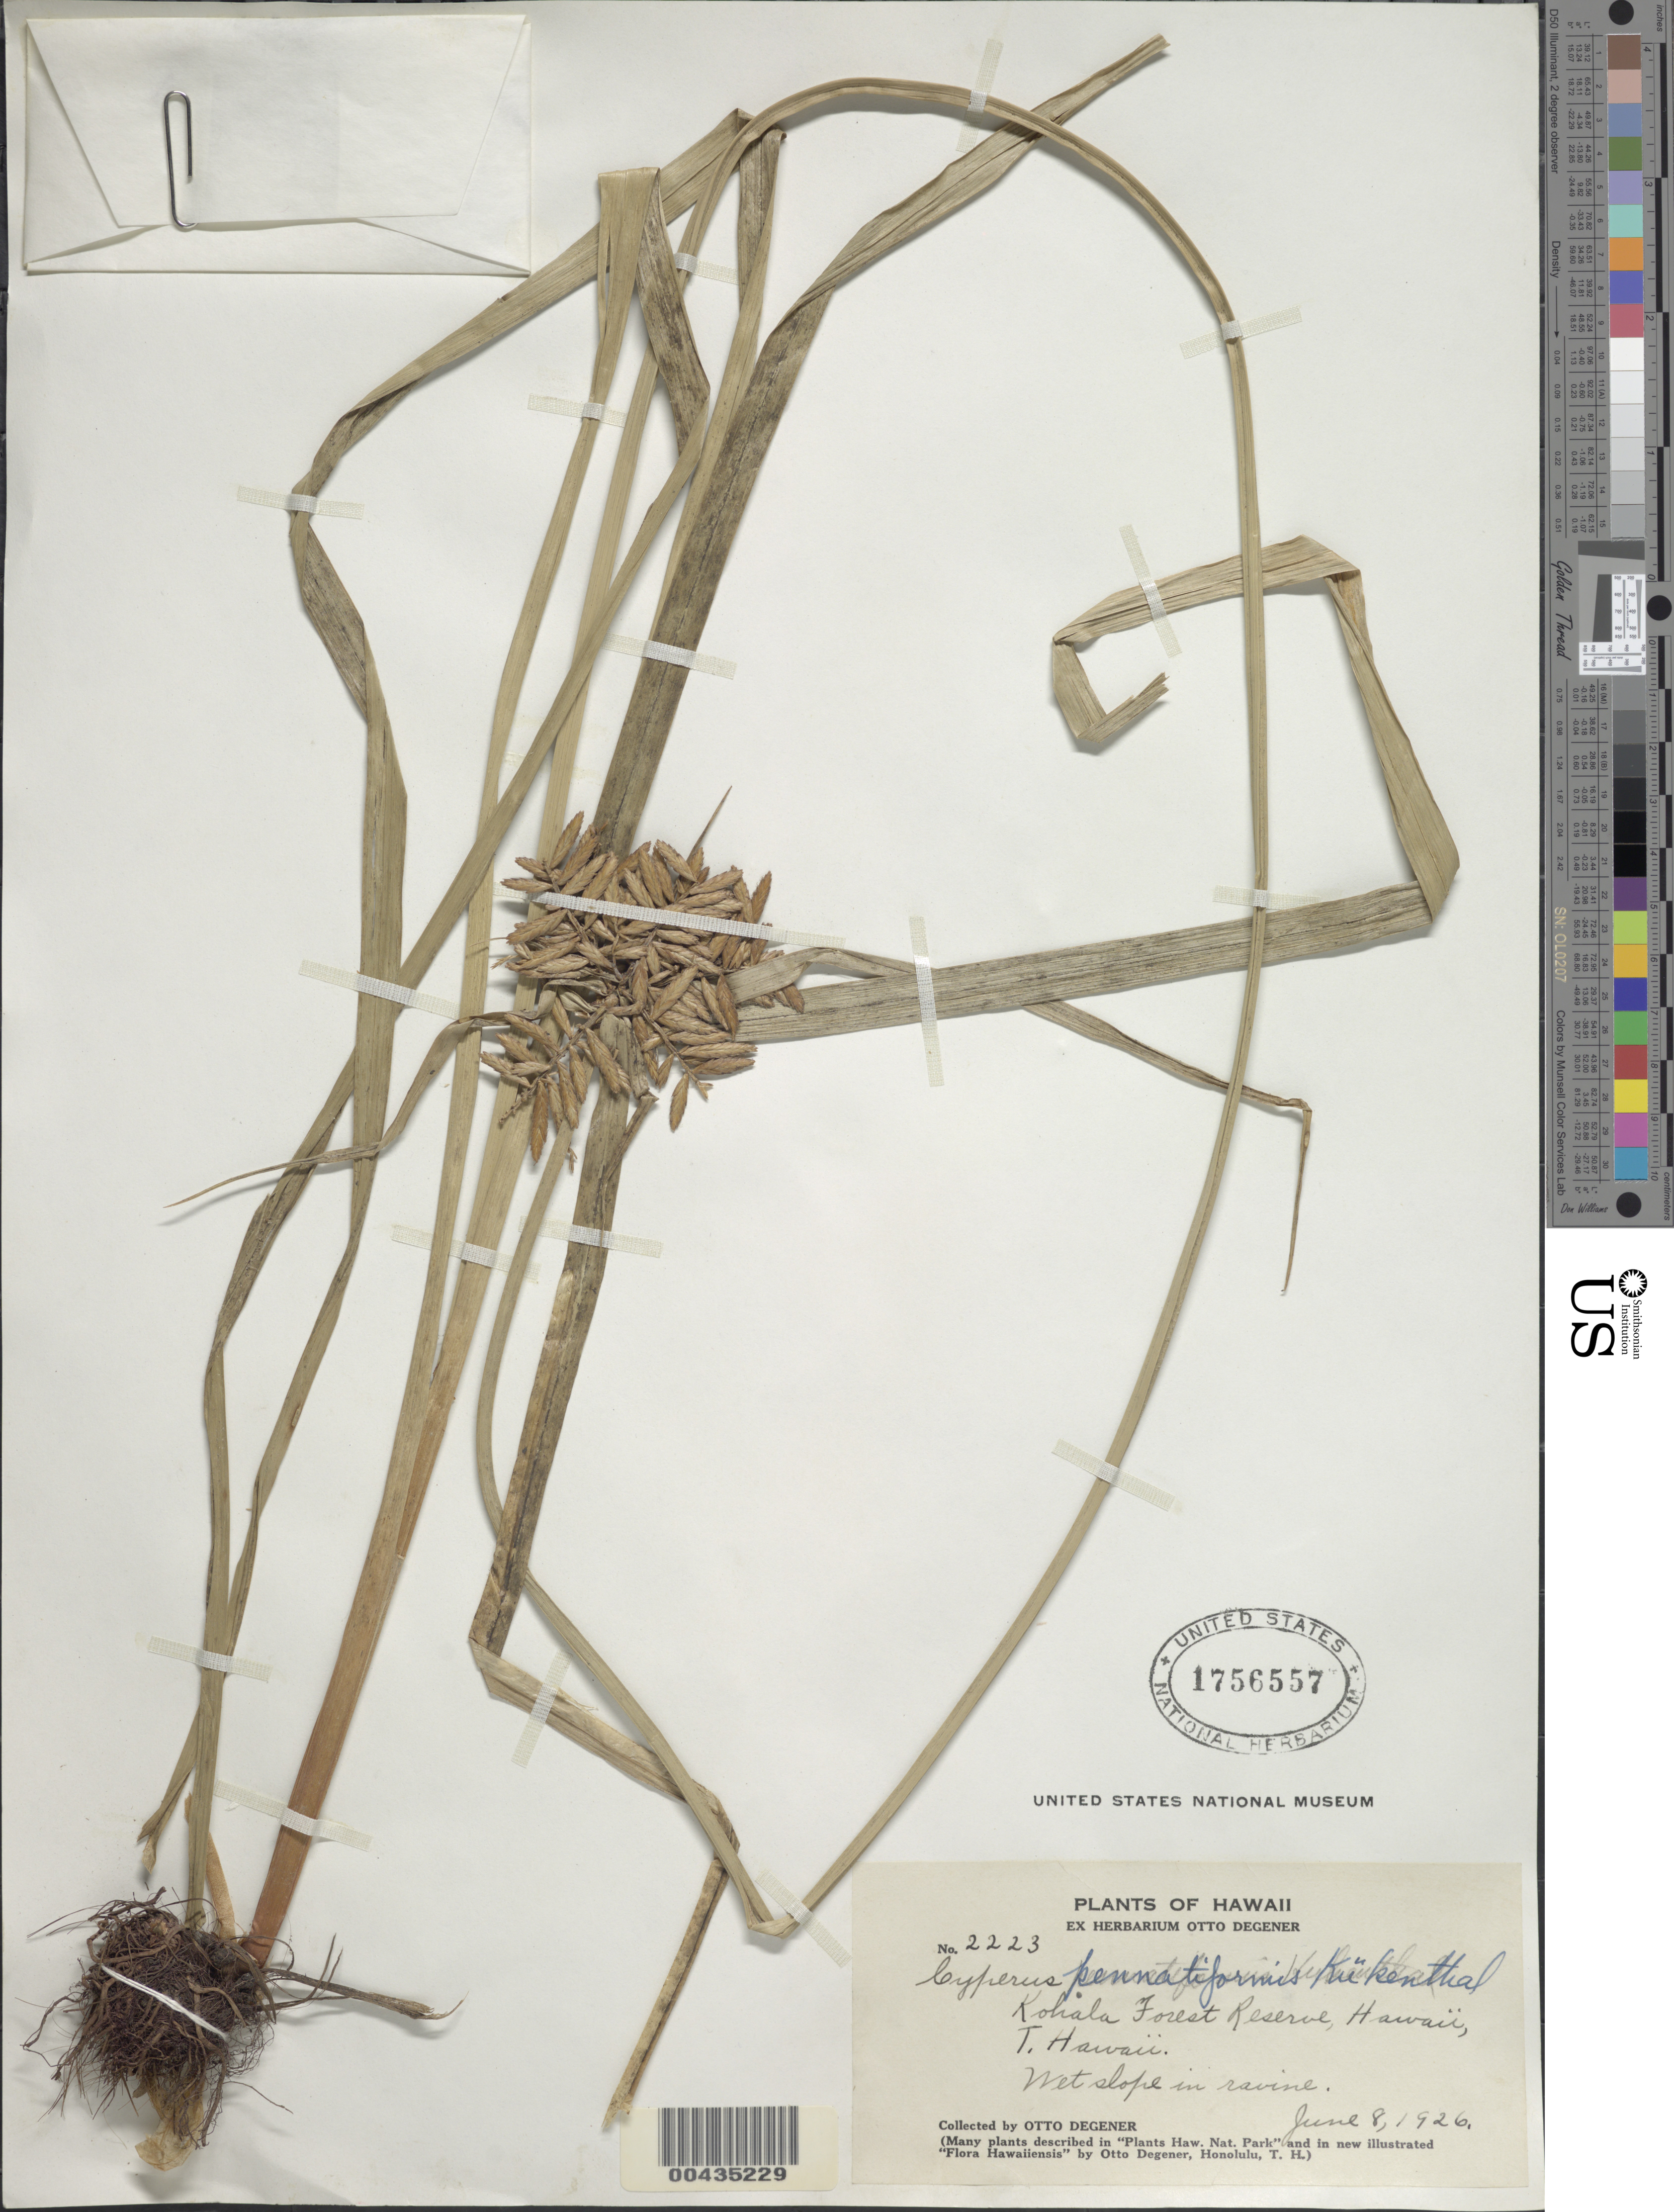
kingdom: Plantae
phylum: Tracheophyta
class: Liliopsida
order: Poales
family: Cyperaceae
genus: Cyperus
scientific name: Cyperus pennatiformis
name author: Kük.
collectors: O. Degener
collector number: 2223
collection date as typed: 8 Jun 1926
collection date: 1926-06-08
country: United States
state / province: Hawaii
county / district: Hawaii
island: Hawaii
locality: Kohala Forest Reserve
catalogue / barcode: US 1756557